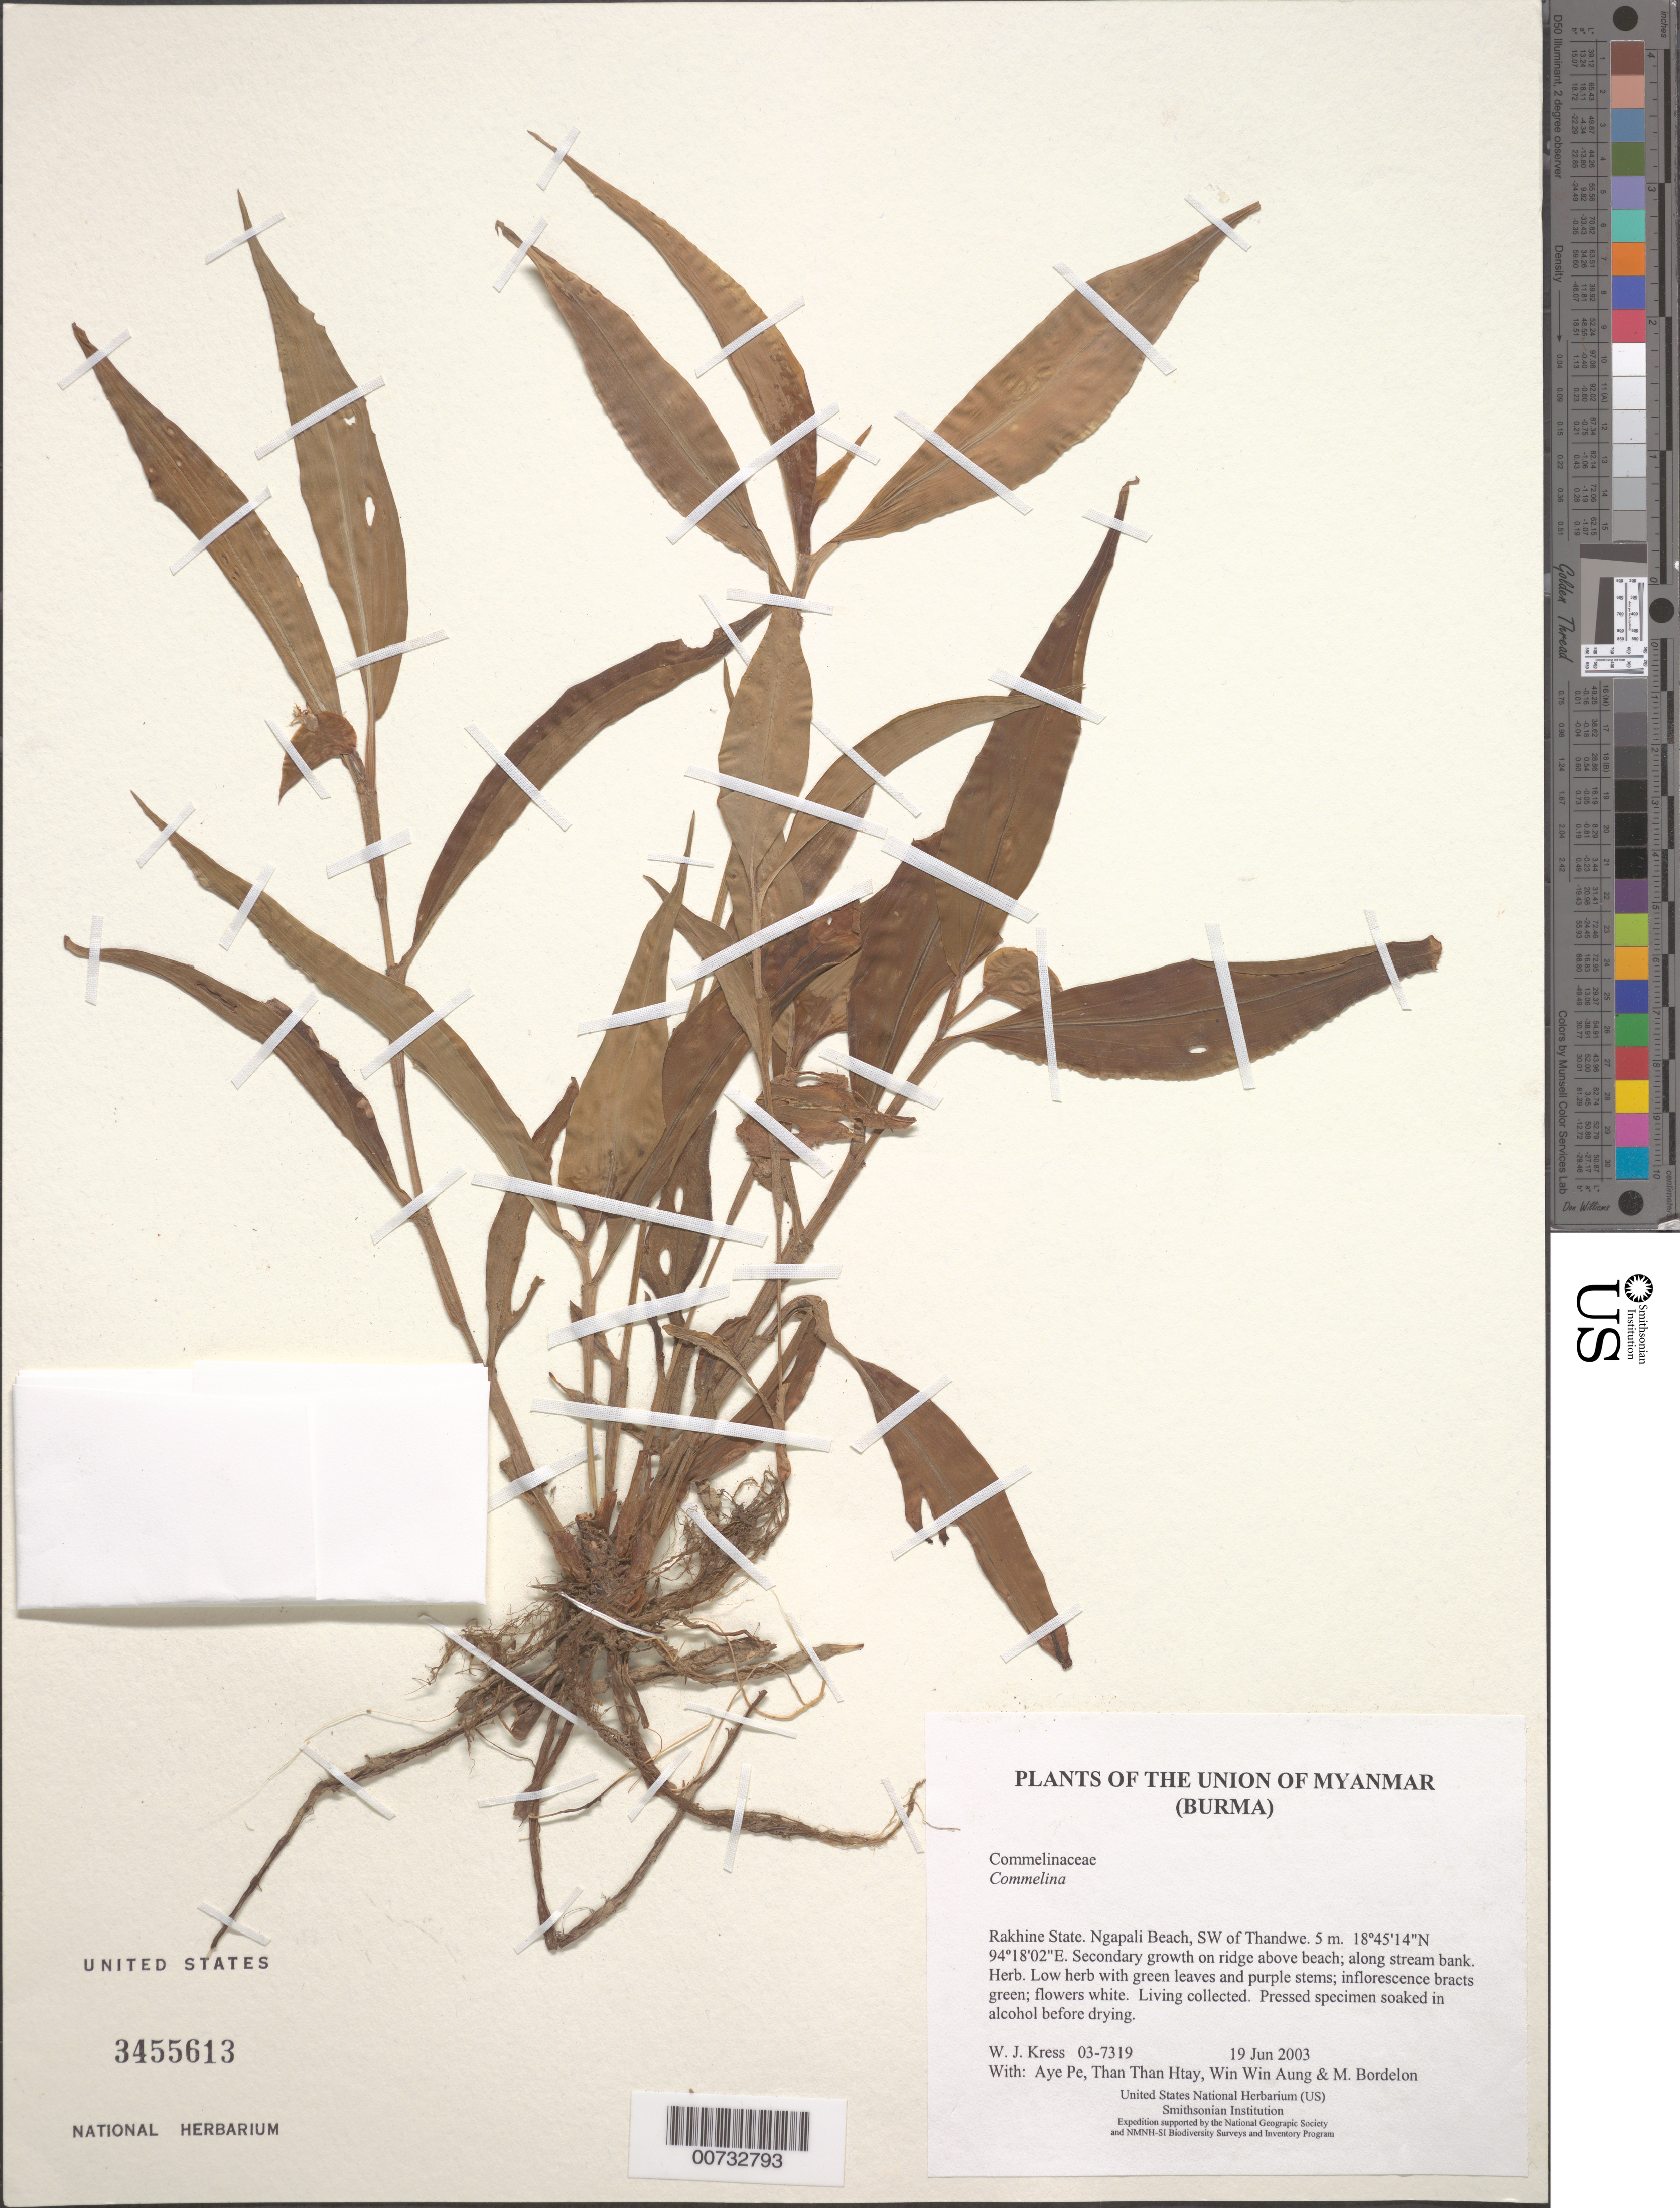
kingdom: Plantae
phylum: Tracheophyta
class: Liliopsida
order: Commelinales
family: Commelinaceae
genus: Commelina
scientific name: Commelina sp.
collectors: W. J. Kress, Aye Pe, Than Than Htay, Win Win Aung & M. Bordelon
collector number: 03-7319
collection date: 2003-06-19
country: Myanmar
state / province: Rakhine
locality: Ngapali Beach, SW of Thandwe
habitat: Secondary growth on ridge above beach; along stream bank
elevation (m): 5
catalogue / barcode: US 3455613